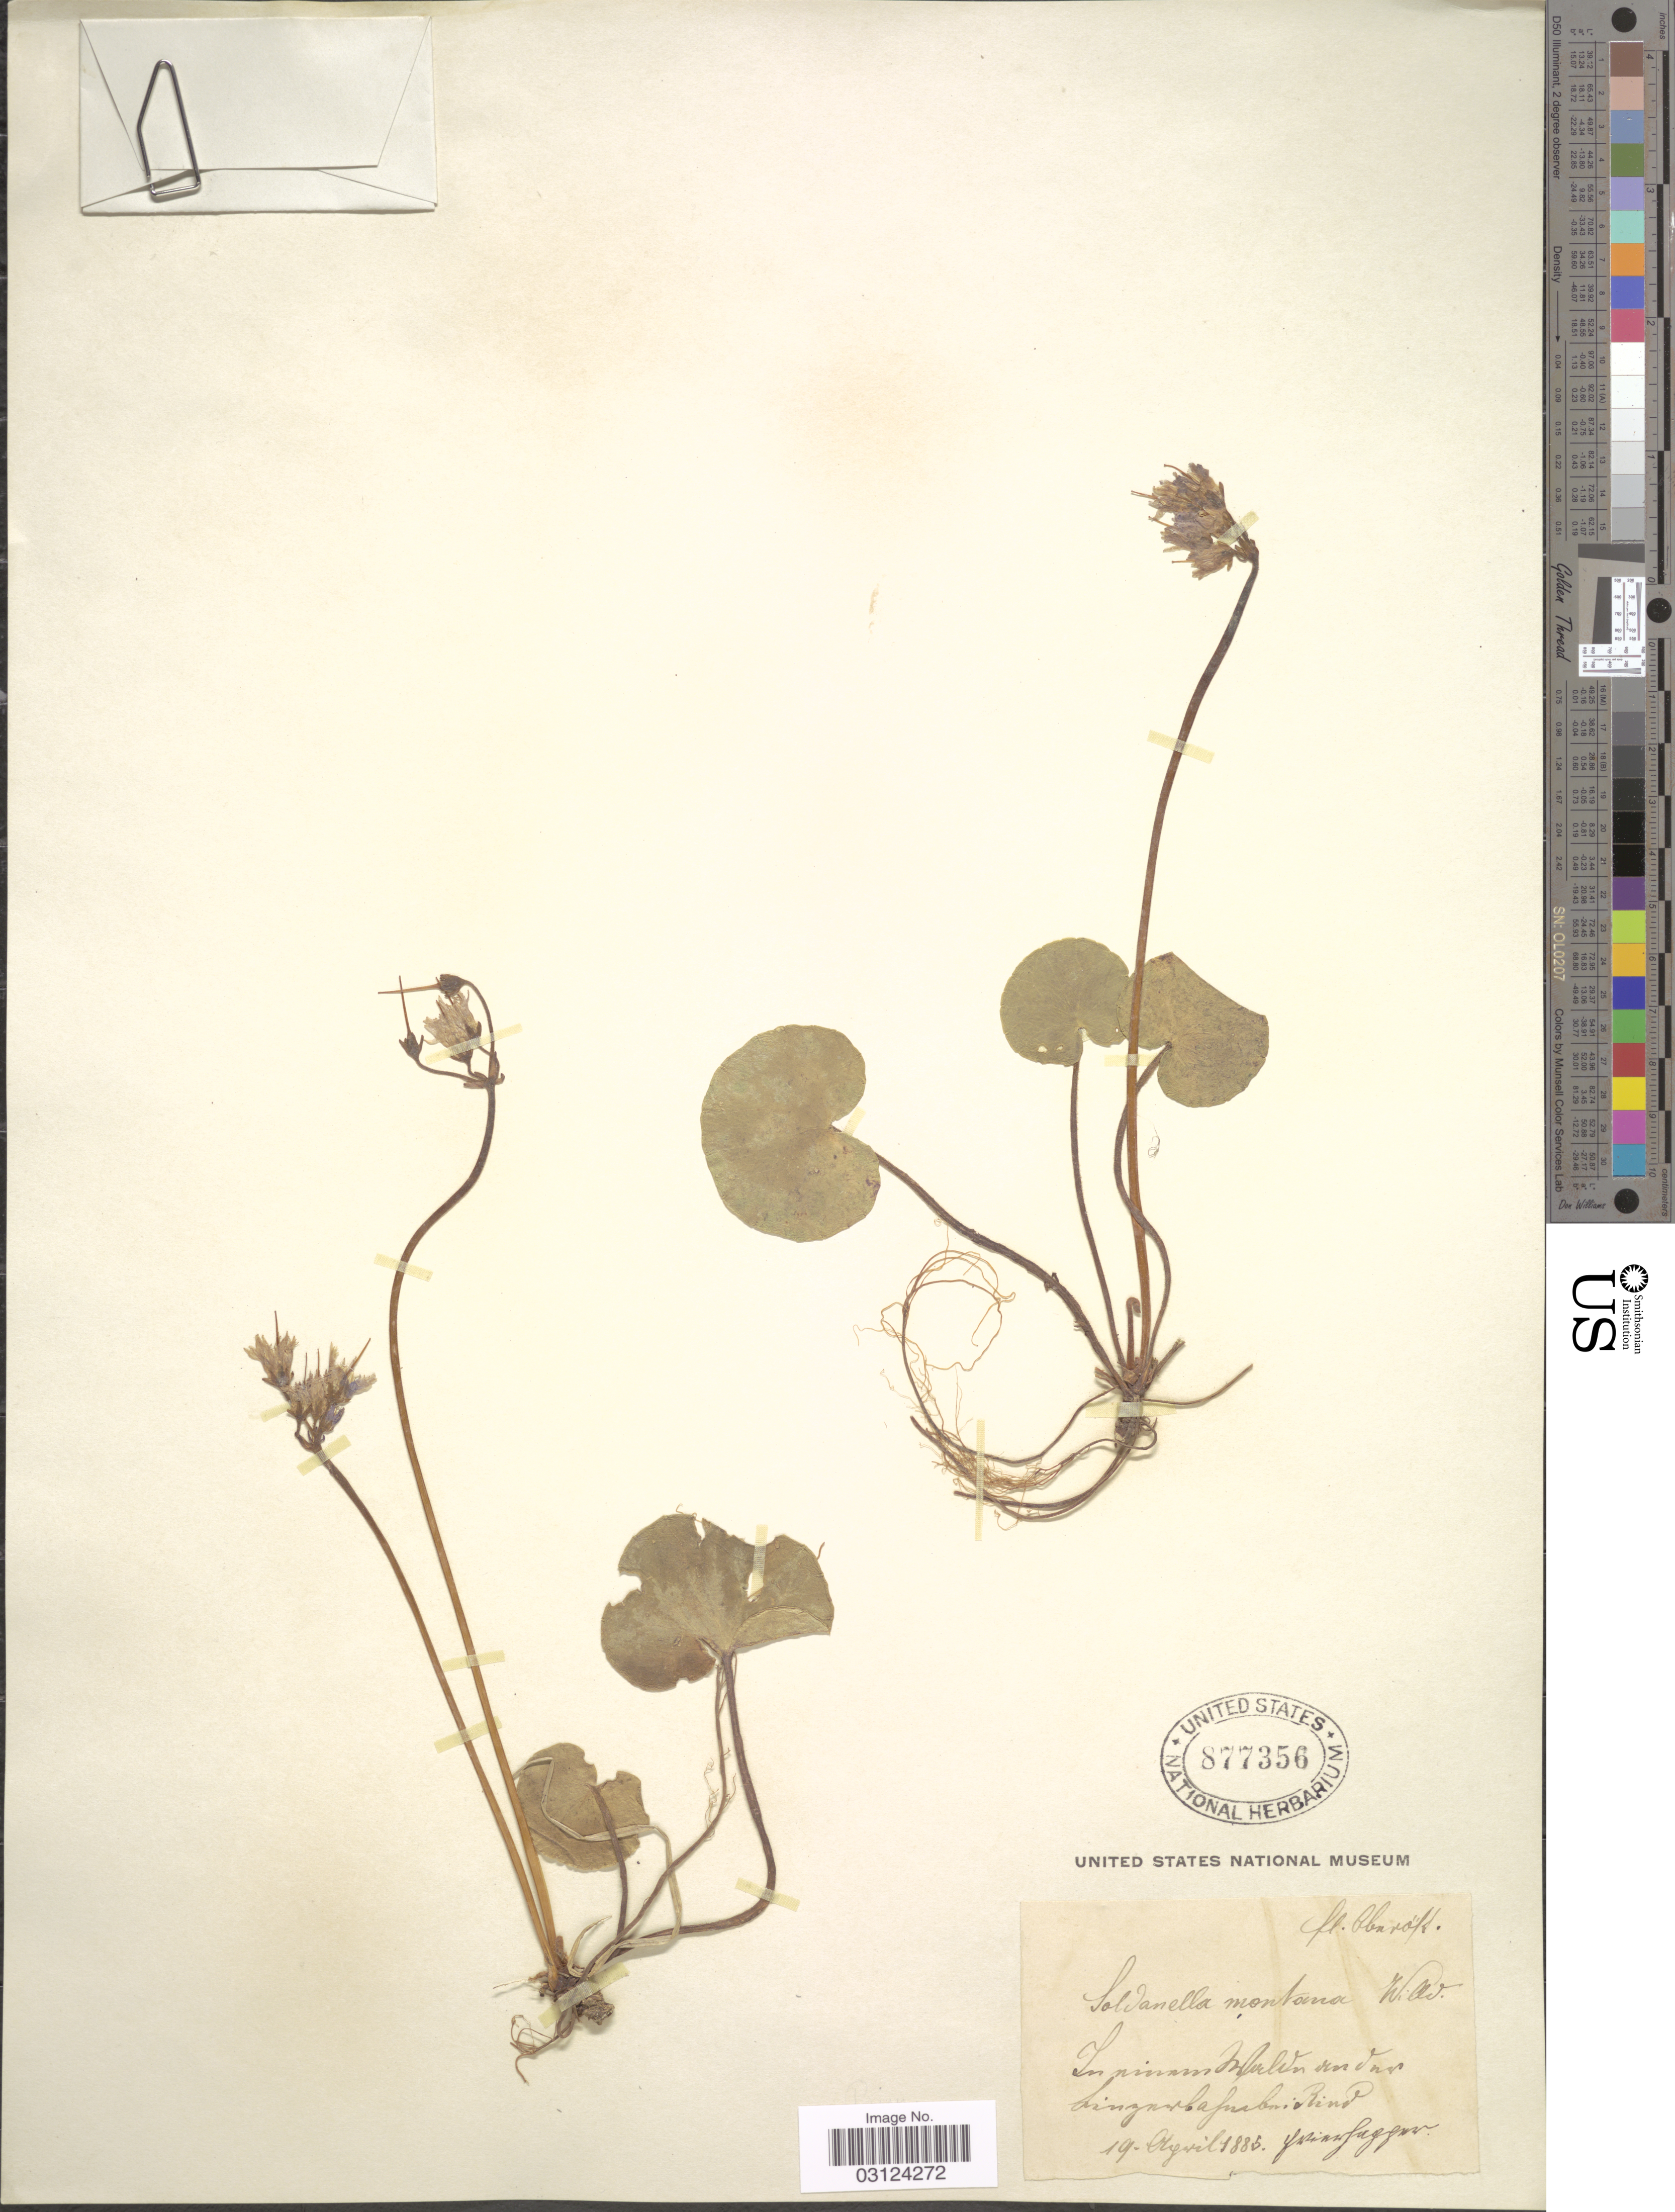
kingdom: Plantae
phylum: Tracheophyta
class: Magnoliopsida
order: Ericales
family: Primulaceae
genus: Soldanella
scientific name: Soldanella montana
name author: Willd.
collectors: F. Vierhapper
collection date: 1885-04-19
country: Austria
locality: Fl. Oberöst., In einem Walde an der Linzerbahn bei Ried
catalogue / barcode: US 877356